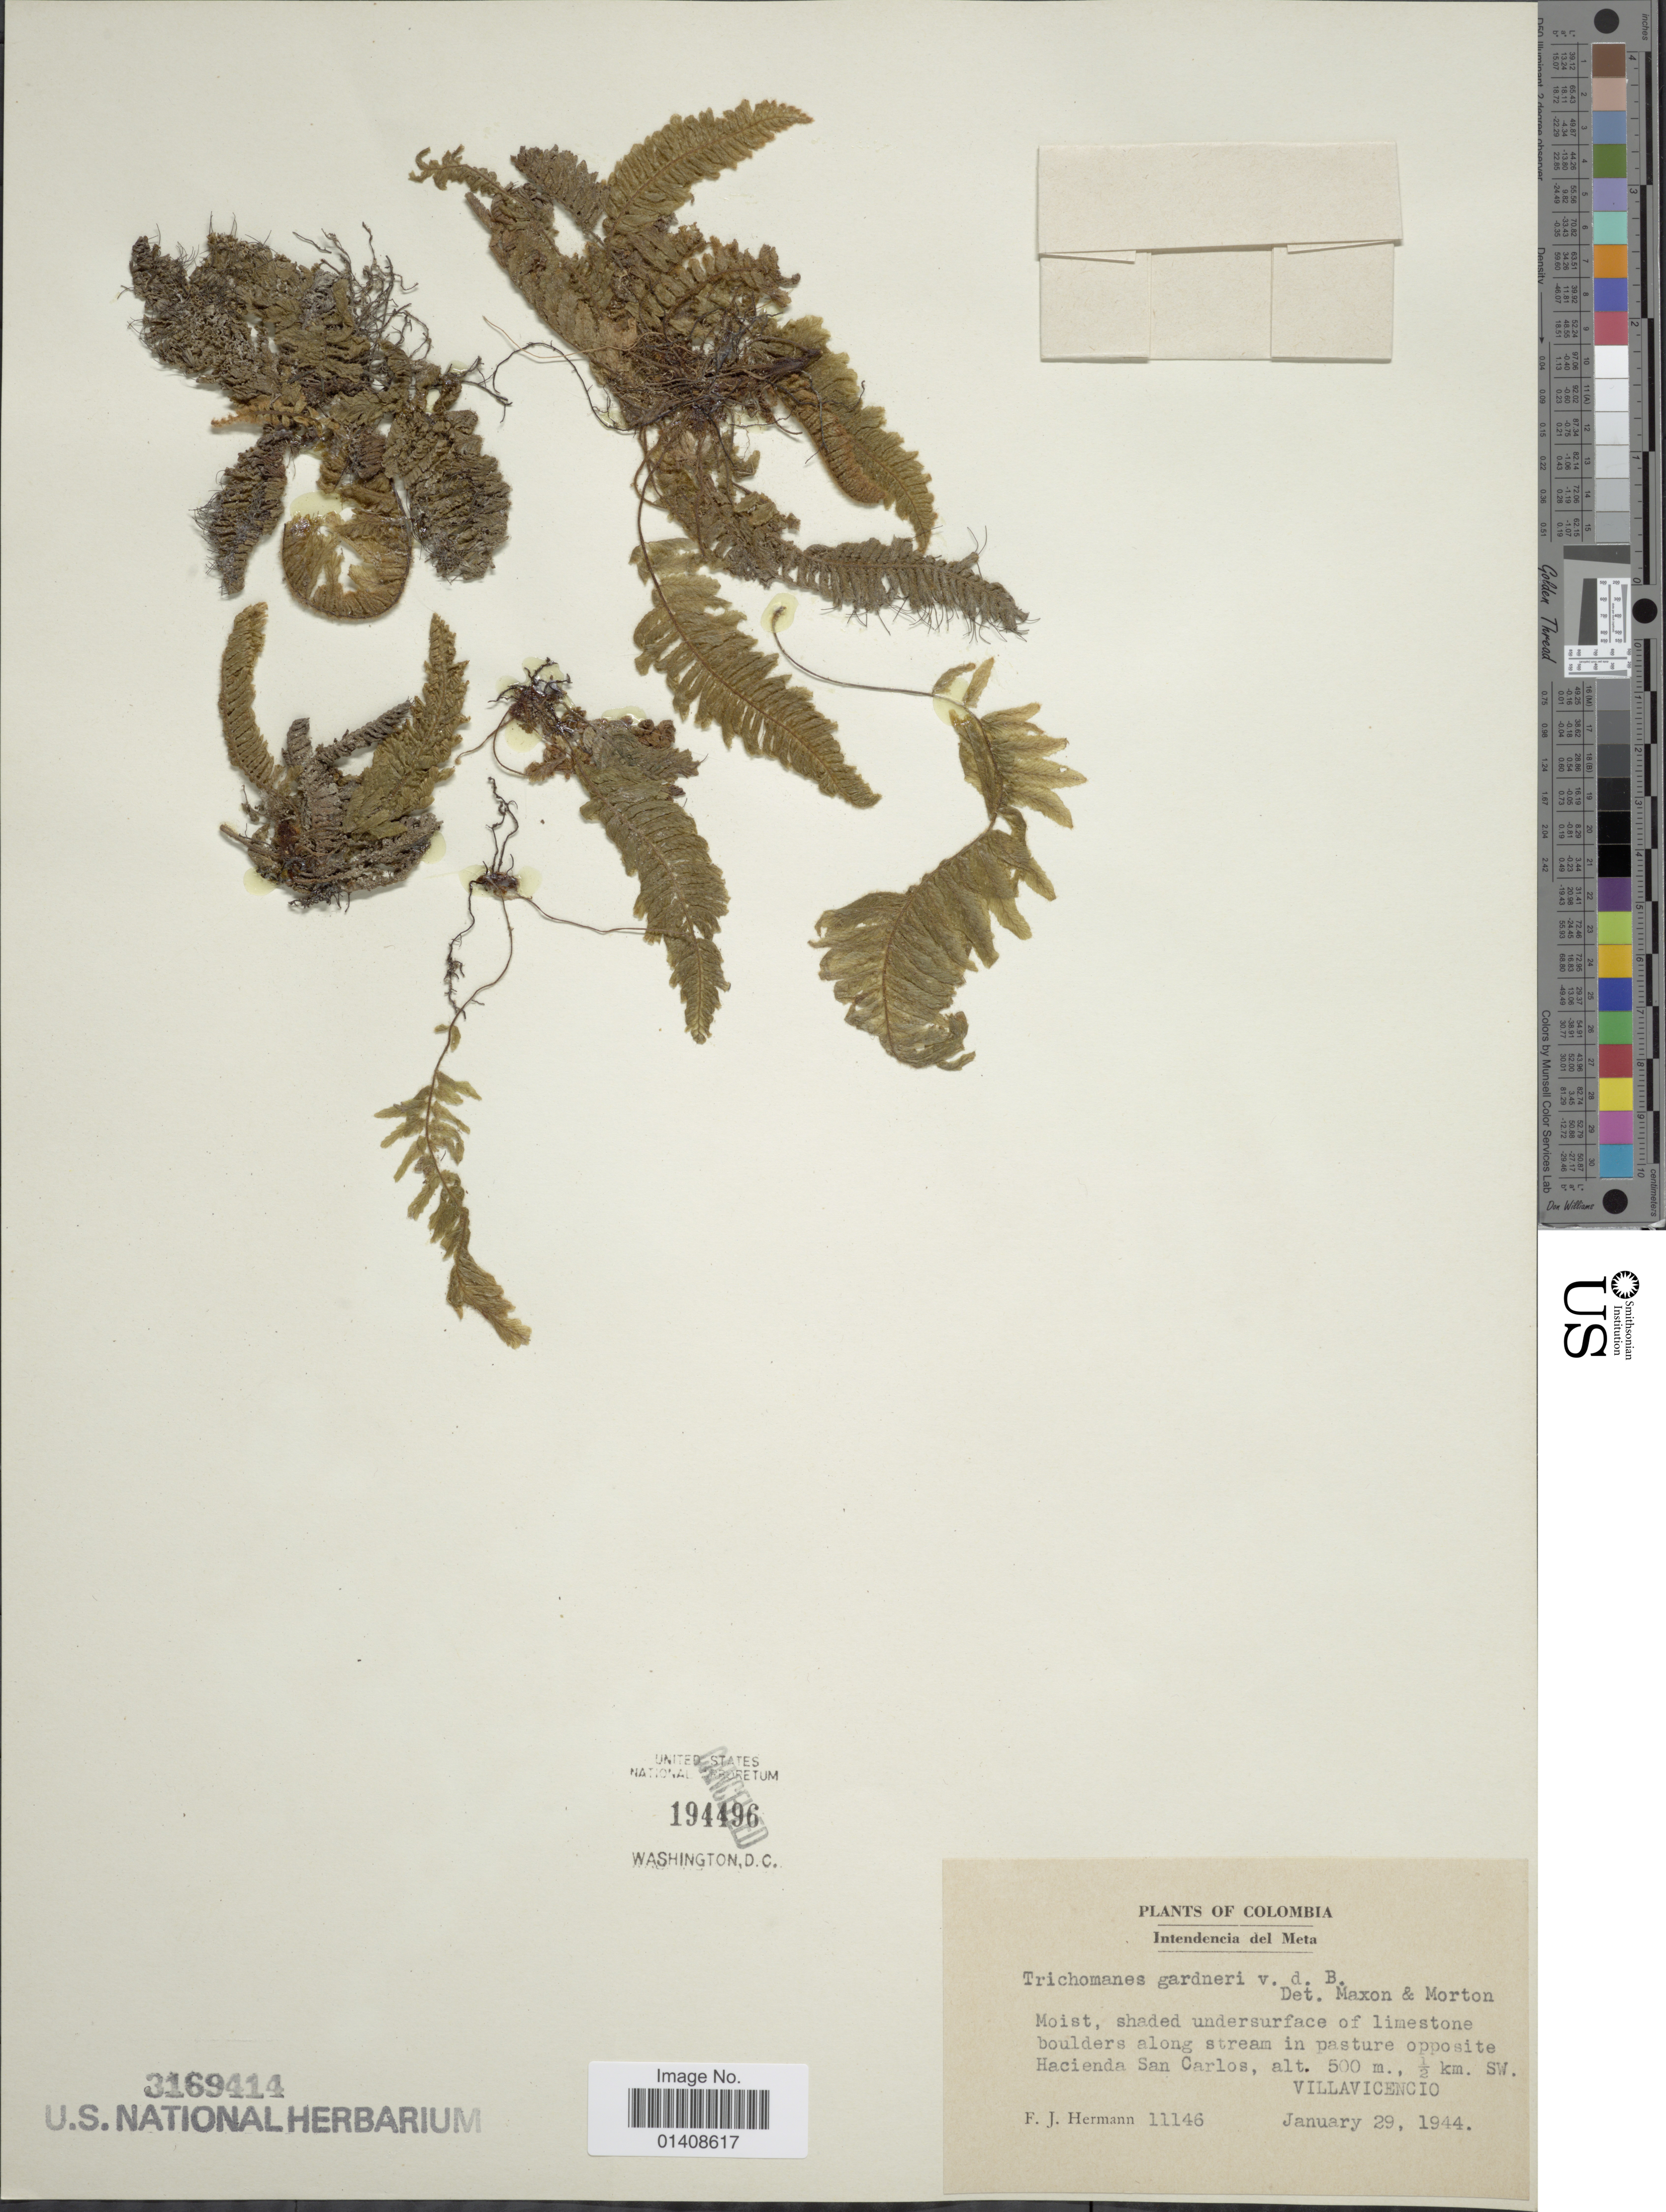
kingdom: Plantae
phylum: Tracheophyta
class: Polypodiopsida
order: Hymenophyllales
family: Hymenophyllaceae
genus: Trichomanes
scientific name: Trichomanes crispum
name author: L.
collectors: F. J. Hermann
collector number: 11146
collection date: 1944-01-29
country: Colombia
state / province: Meta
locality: Intendencia del Meta, ½ km SW. Villavicencio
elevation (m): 500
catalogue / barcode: US 3169414